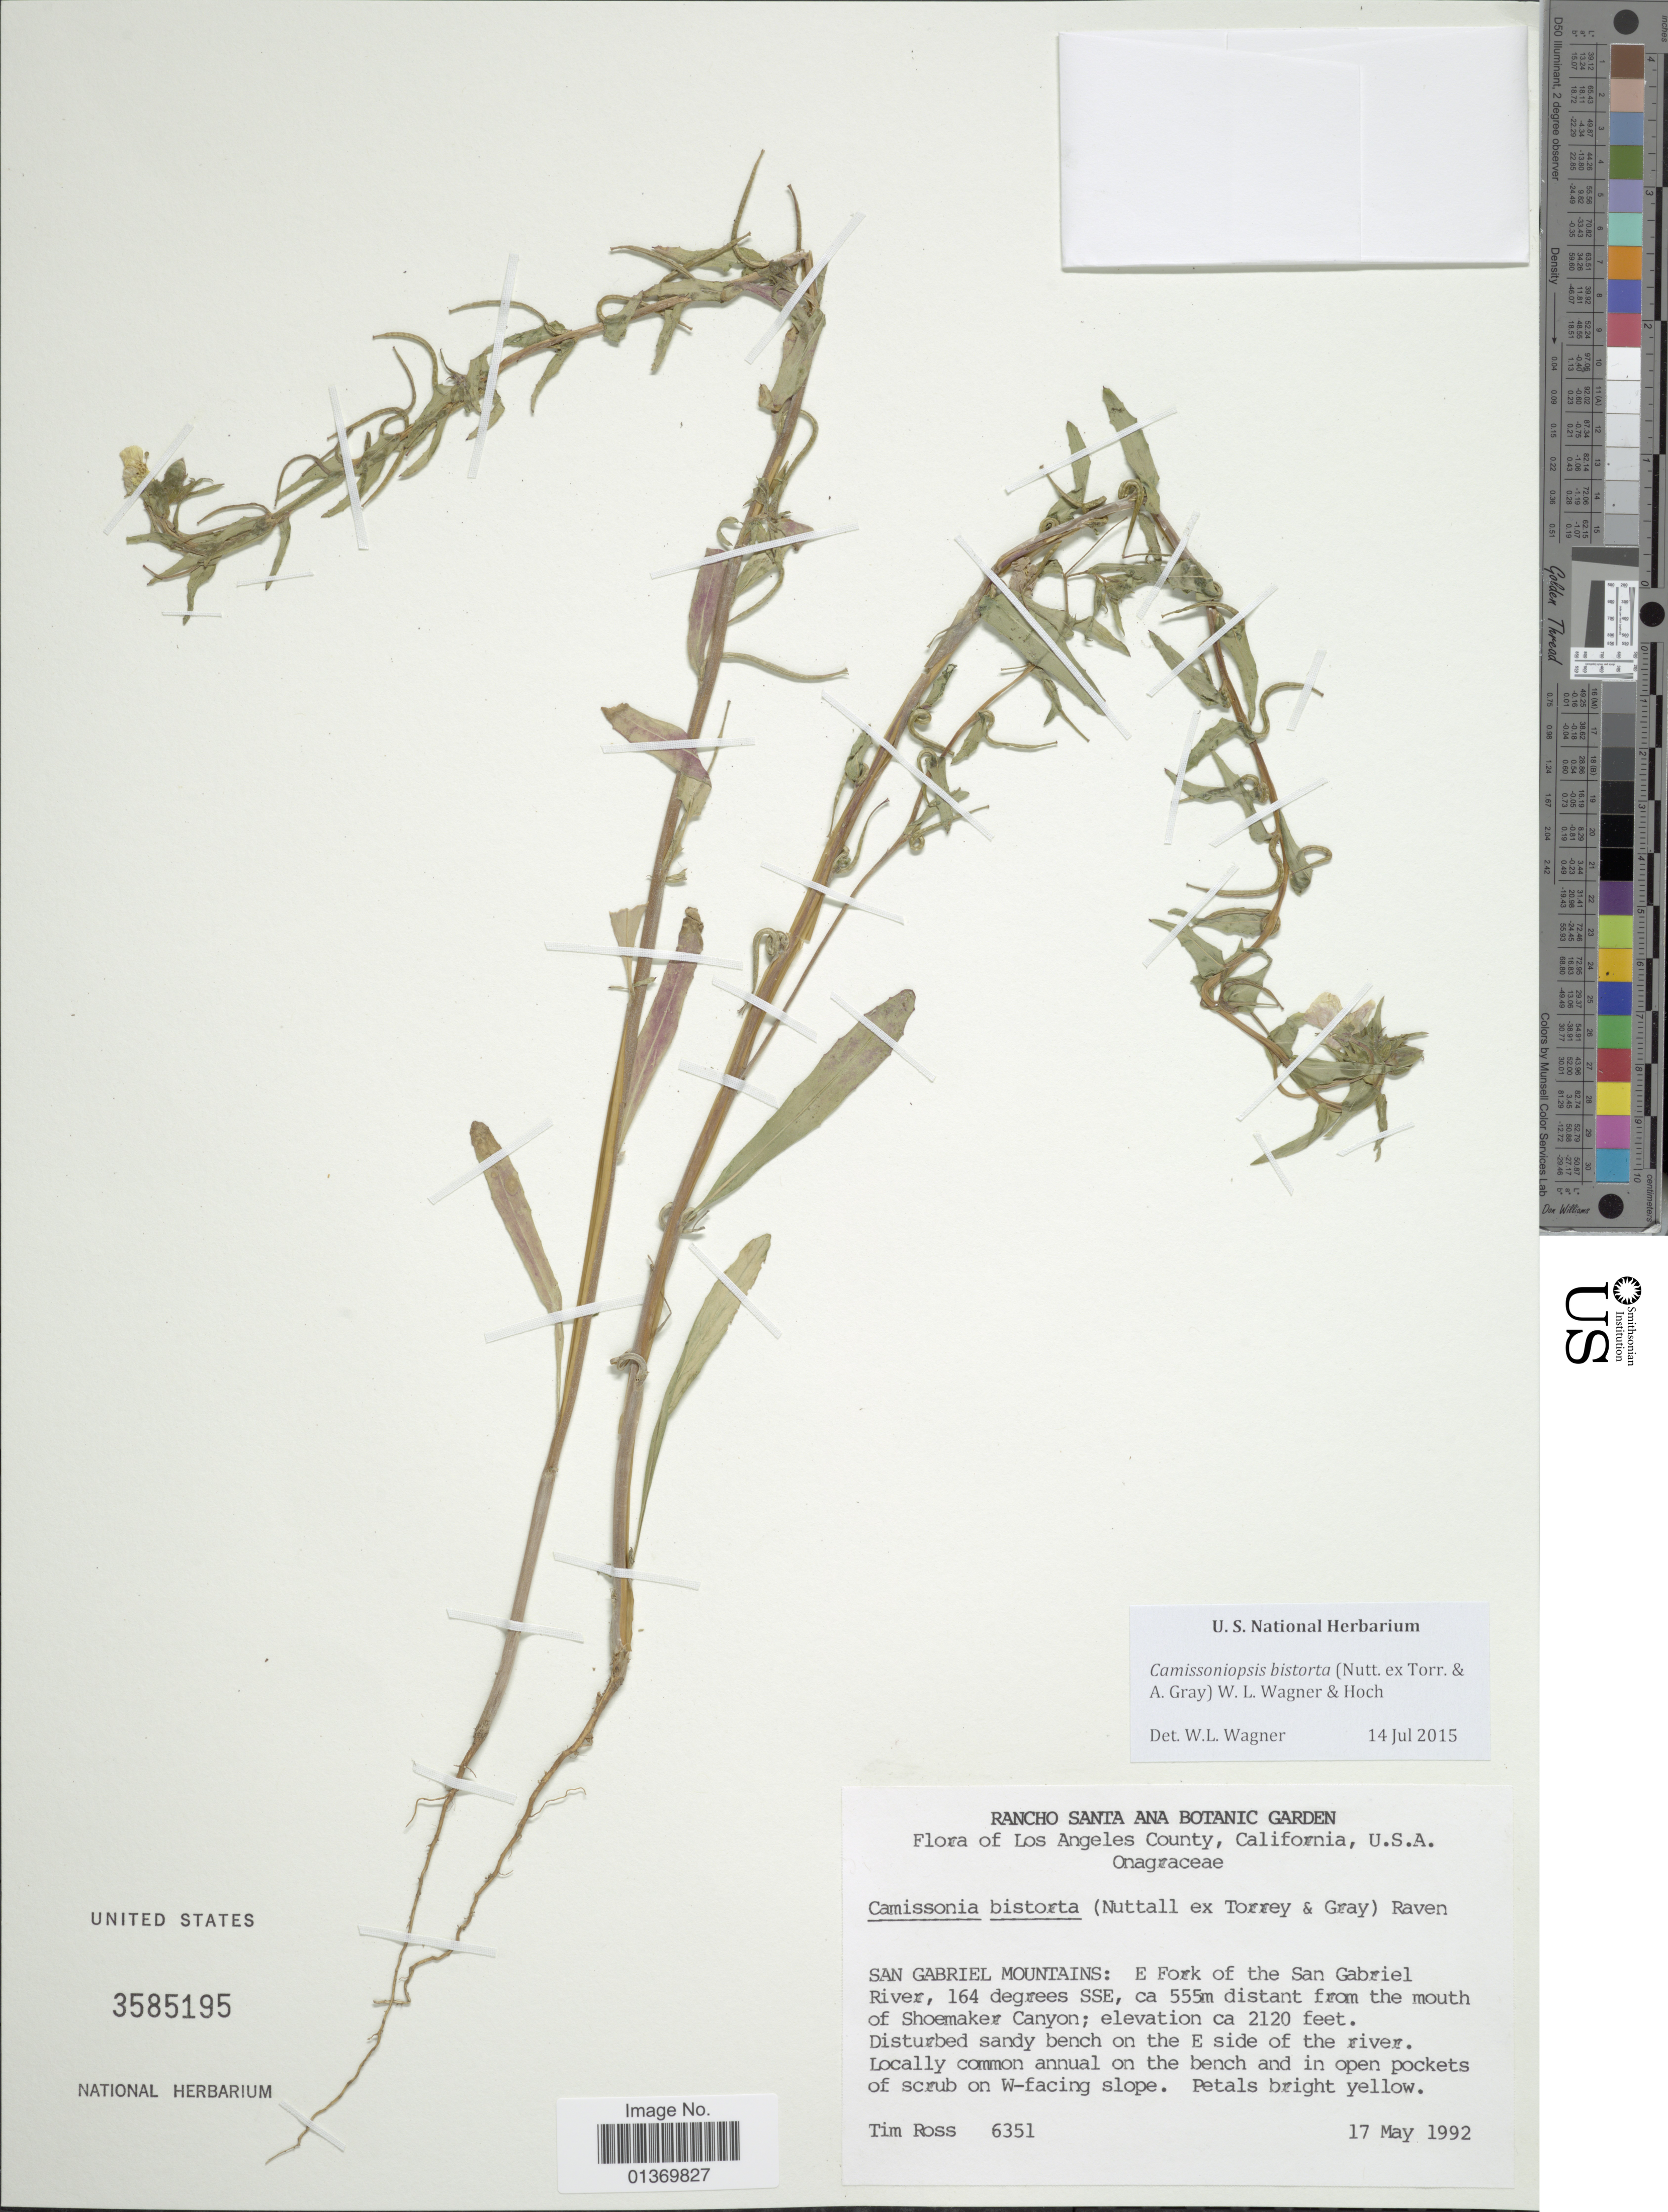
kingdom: Plantae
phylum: Tracheophyta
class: Magnoliopsida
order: Myrtales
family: Onagraceae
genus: Camissoniopsis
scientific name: Camissoniopsis bistorta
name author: (Nutt. ex Torr. & A. Gray) W.L. Wagner & Hoch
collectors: T. Ross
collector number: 6351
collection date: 1992-05-17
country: United States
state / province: California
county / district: Los Angeles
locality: Los Angeles County, San Gabriel Mountains: E Fork of the San Gabriel River, 164 degrees SSE, ca 555m distant from the mouth of Shoemaker Canyon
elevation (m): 646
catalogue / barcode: US 3585195